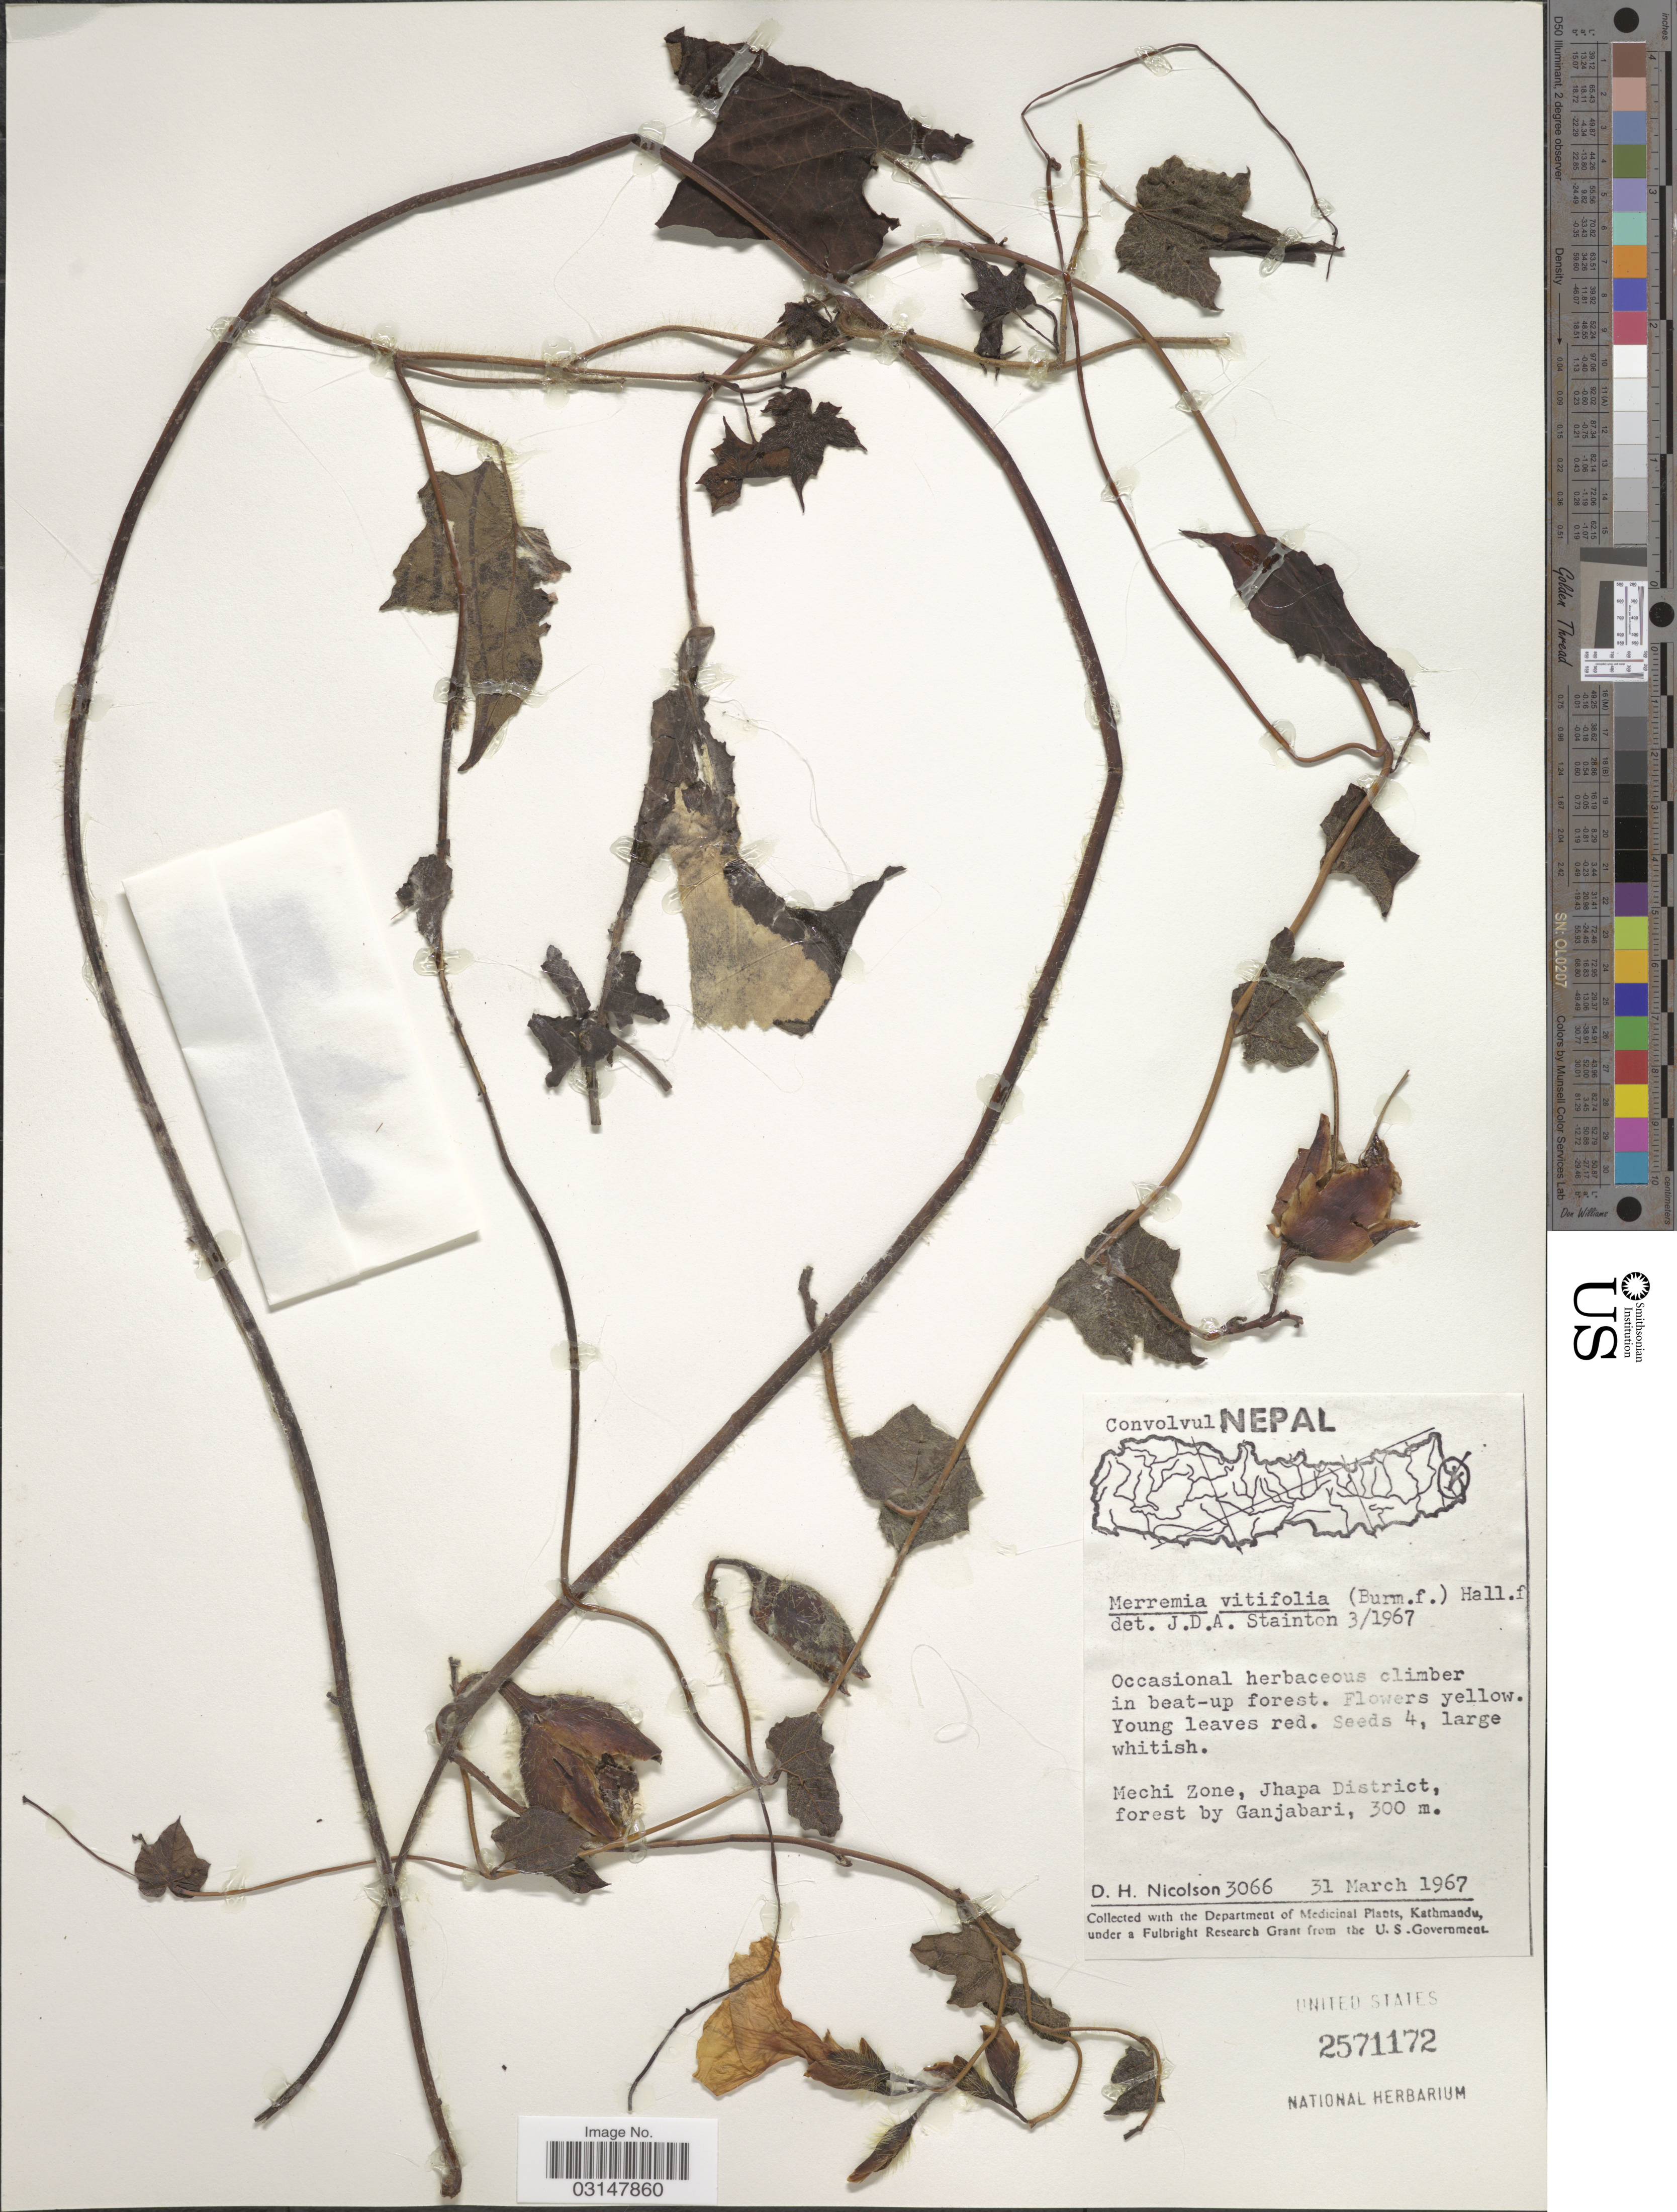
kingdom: Plantae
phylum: Tracheophyta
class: Magnoliopsida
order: Solanales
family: Convolvulaceae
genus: Distimake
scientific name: Distimake vitifolius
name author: (Burm. f.) Pisuttimarn & Petrongari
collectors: D. H. Nicolson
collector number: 3066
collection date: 1967-03-31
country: Nepal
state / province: Mechi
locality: Mechi Zone, Jhapa District, forest by Ganjabari.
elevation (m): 300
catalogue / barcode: US 2571172